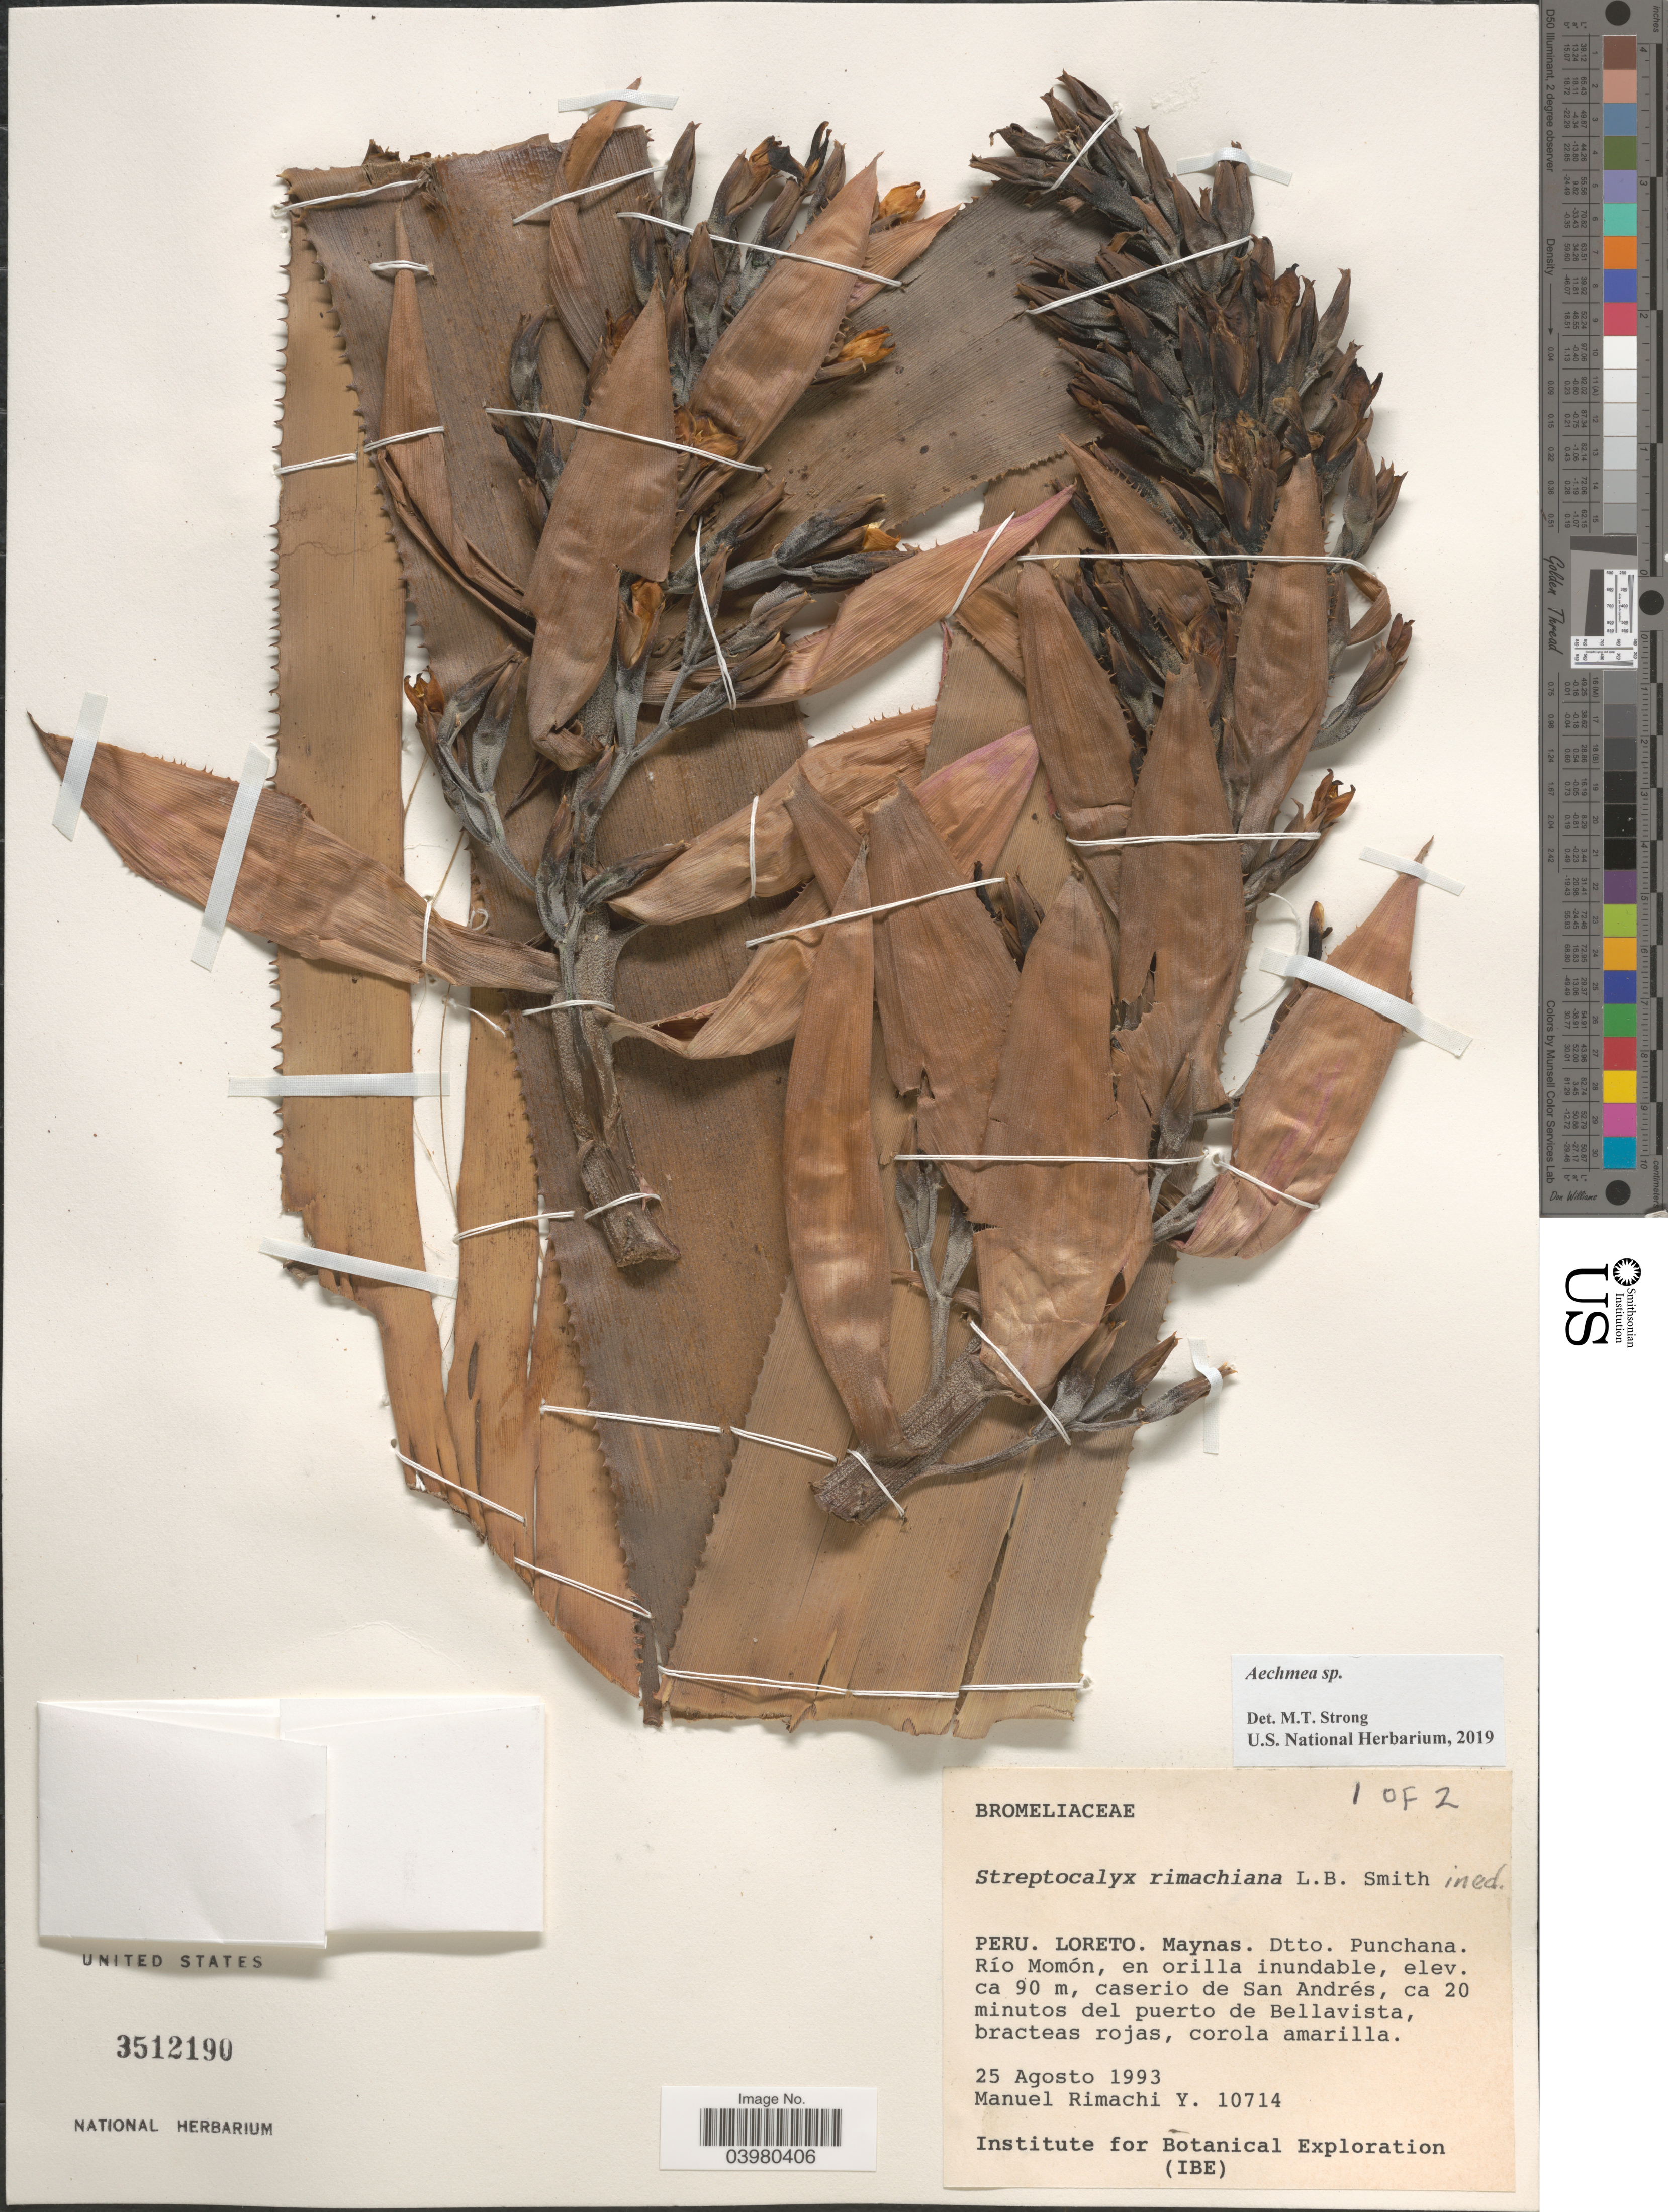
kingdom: Plantae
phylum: Tracheophyta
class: Liliopsida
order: Poales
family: Bromeliaceae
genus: Aechmea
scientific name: Aechmea sp.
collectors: M. Rimachi Y.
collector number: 10714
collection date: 1993-08-25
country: Peru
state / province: Loreto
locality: Maynas. Dtto. Punchana. Río Momón, en orilla inundable, caserio de San Andrés, ca 20 minutos del puerto de Bellavista.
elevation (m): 90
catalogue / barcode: US 3512190